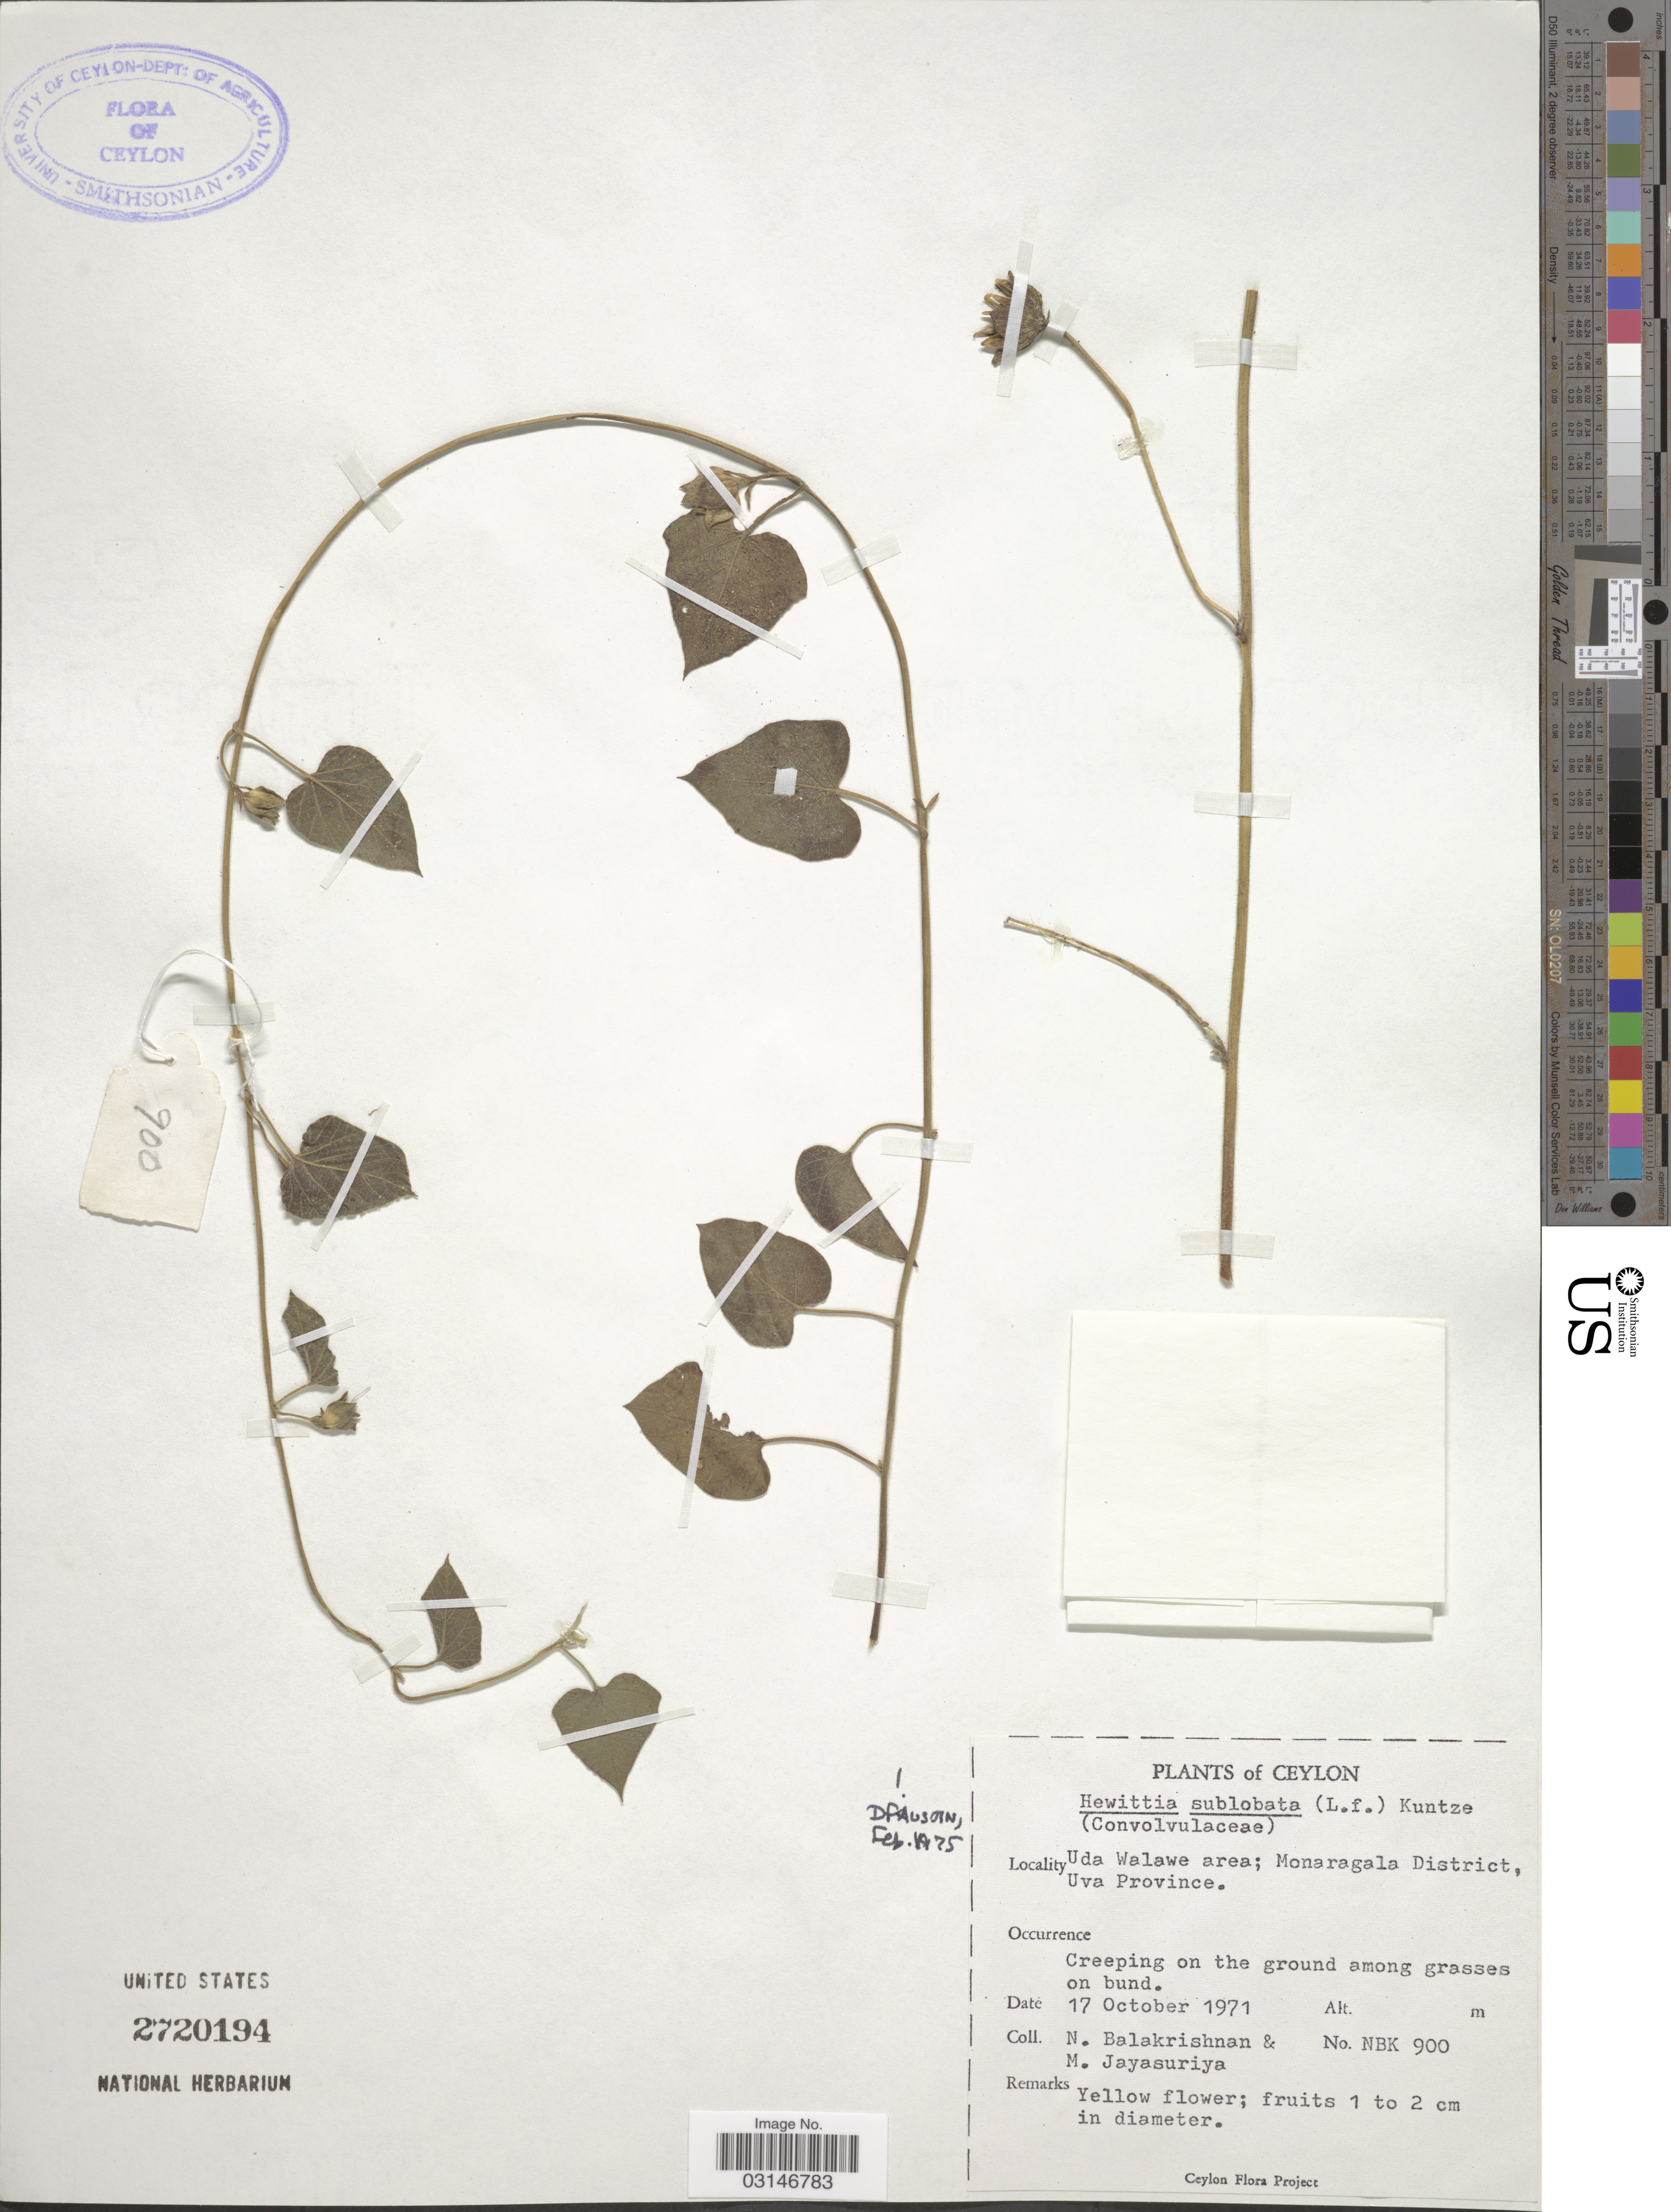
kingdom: Plantae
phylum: Tracheophyta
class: Magnoliopsida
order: Solanales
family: Convolvulaceae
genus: Hewittia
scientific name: Hewittia sublobata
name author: (L. f.) Kuntze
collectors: N. Balakrishnan & M. Jayasuriya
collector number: NBK900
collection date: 1971-10-17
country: Sri Lanka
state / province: Uva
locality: Ceylon, Uda Walawe area; Monaragala District.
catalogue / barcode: US 2720194